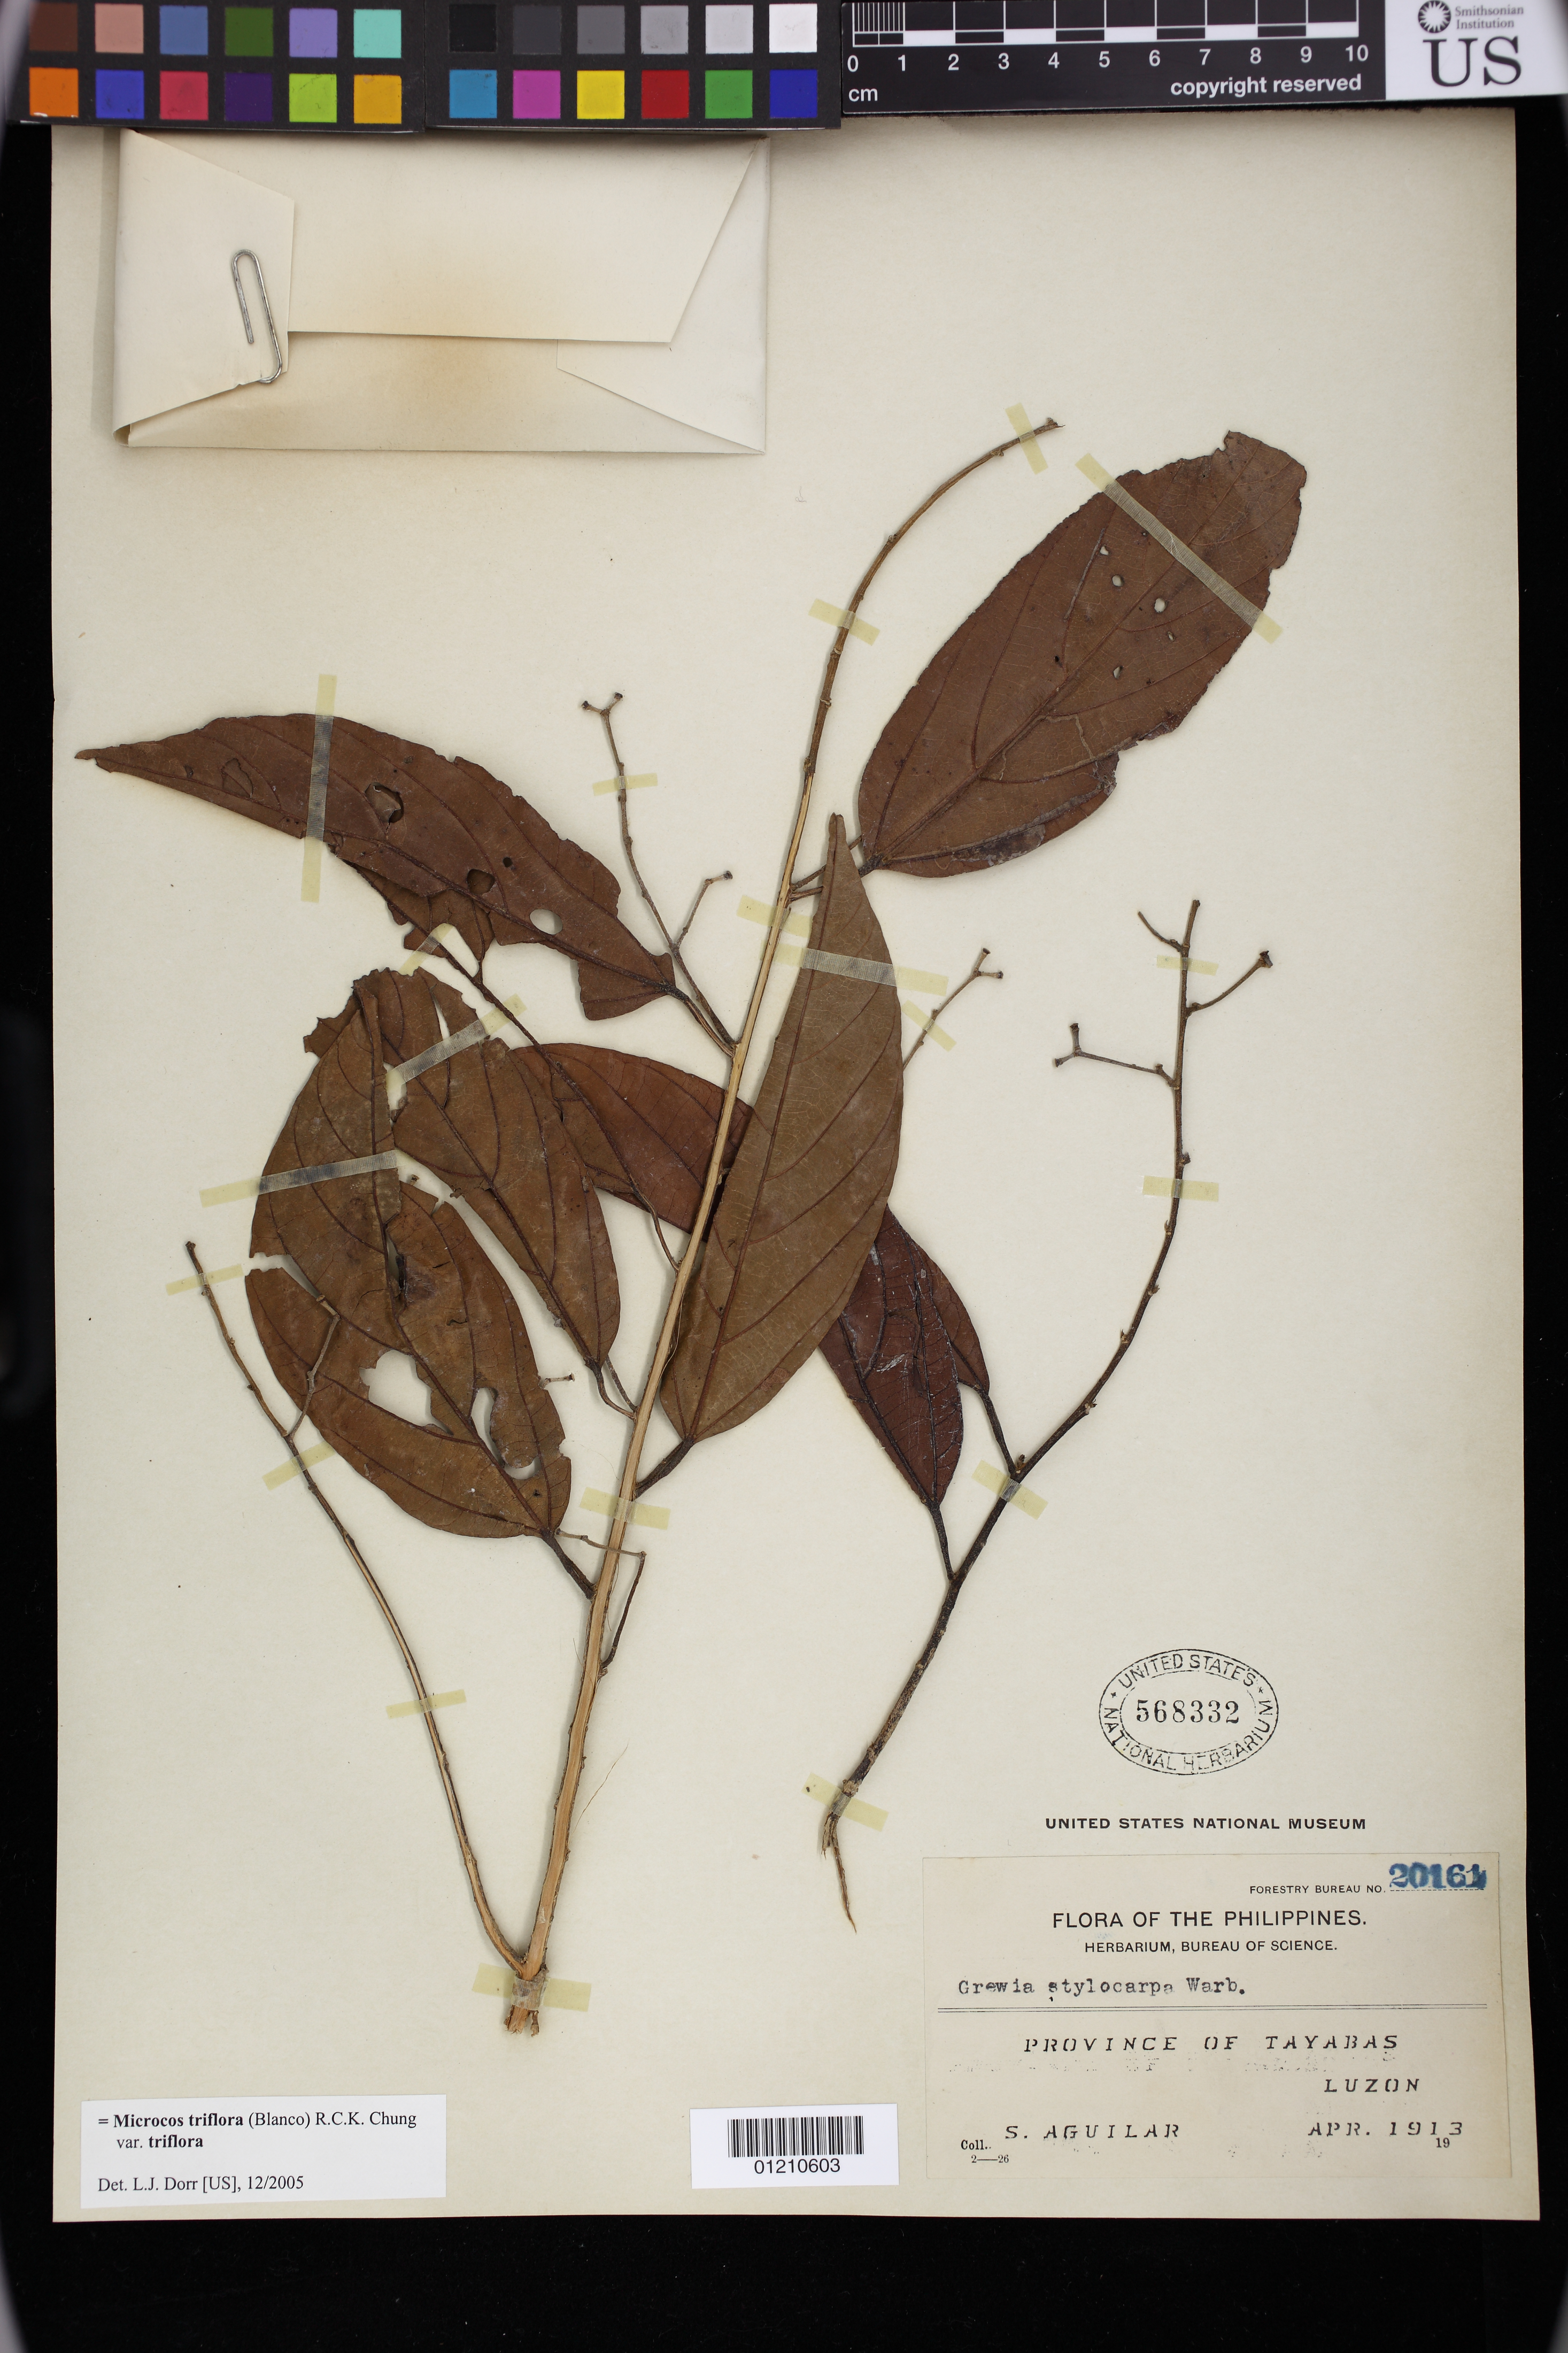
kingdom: Plantae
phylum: Tracheophyta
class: Magnoliopsida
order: Malvales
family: Malvaceae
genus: Microcos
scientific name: Microcos triflora var. triflora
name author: (Blanco) R.C.K. Chung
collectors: S. Aguilar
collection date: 1913-04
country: Philippines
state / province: Calabarzon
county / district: Quezon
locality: Luzon.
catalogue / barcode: US 568332